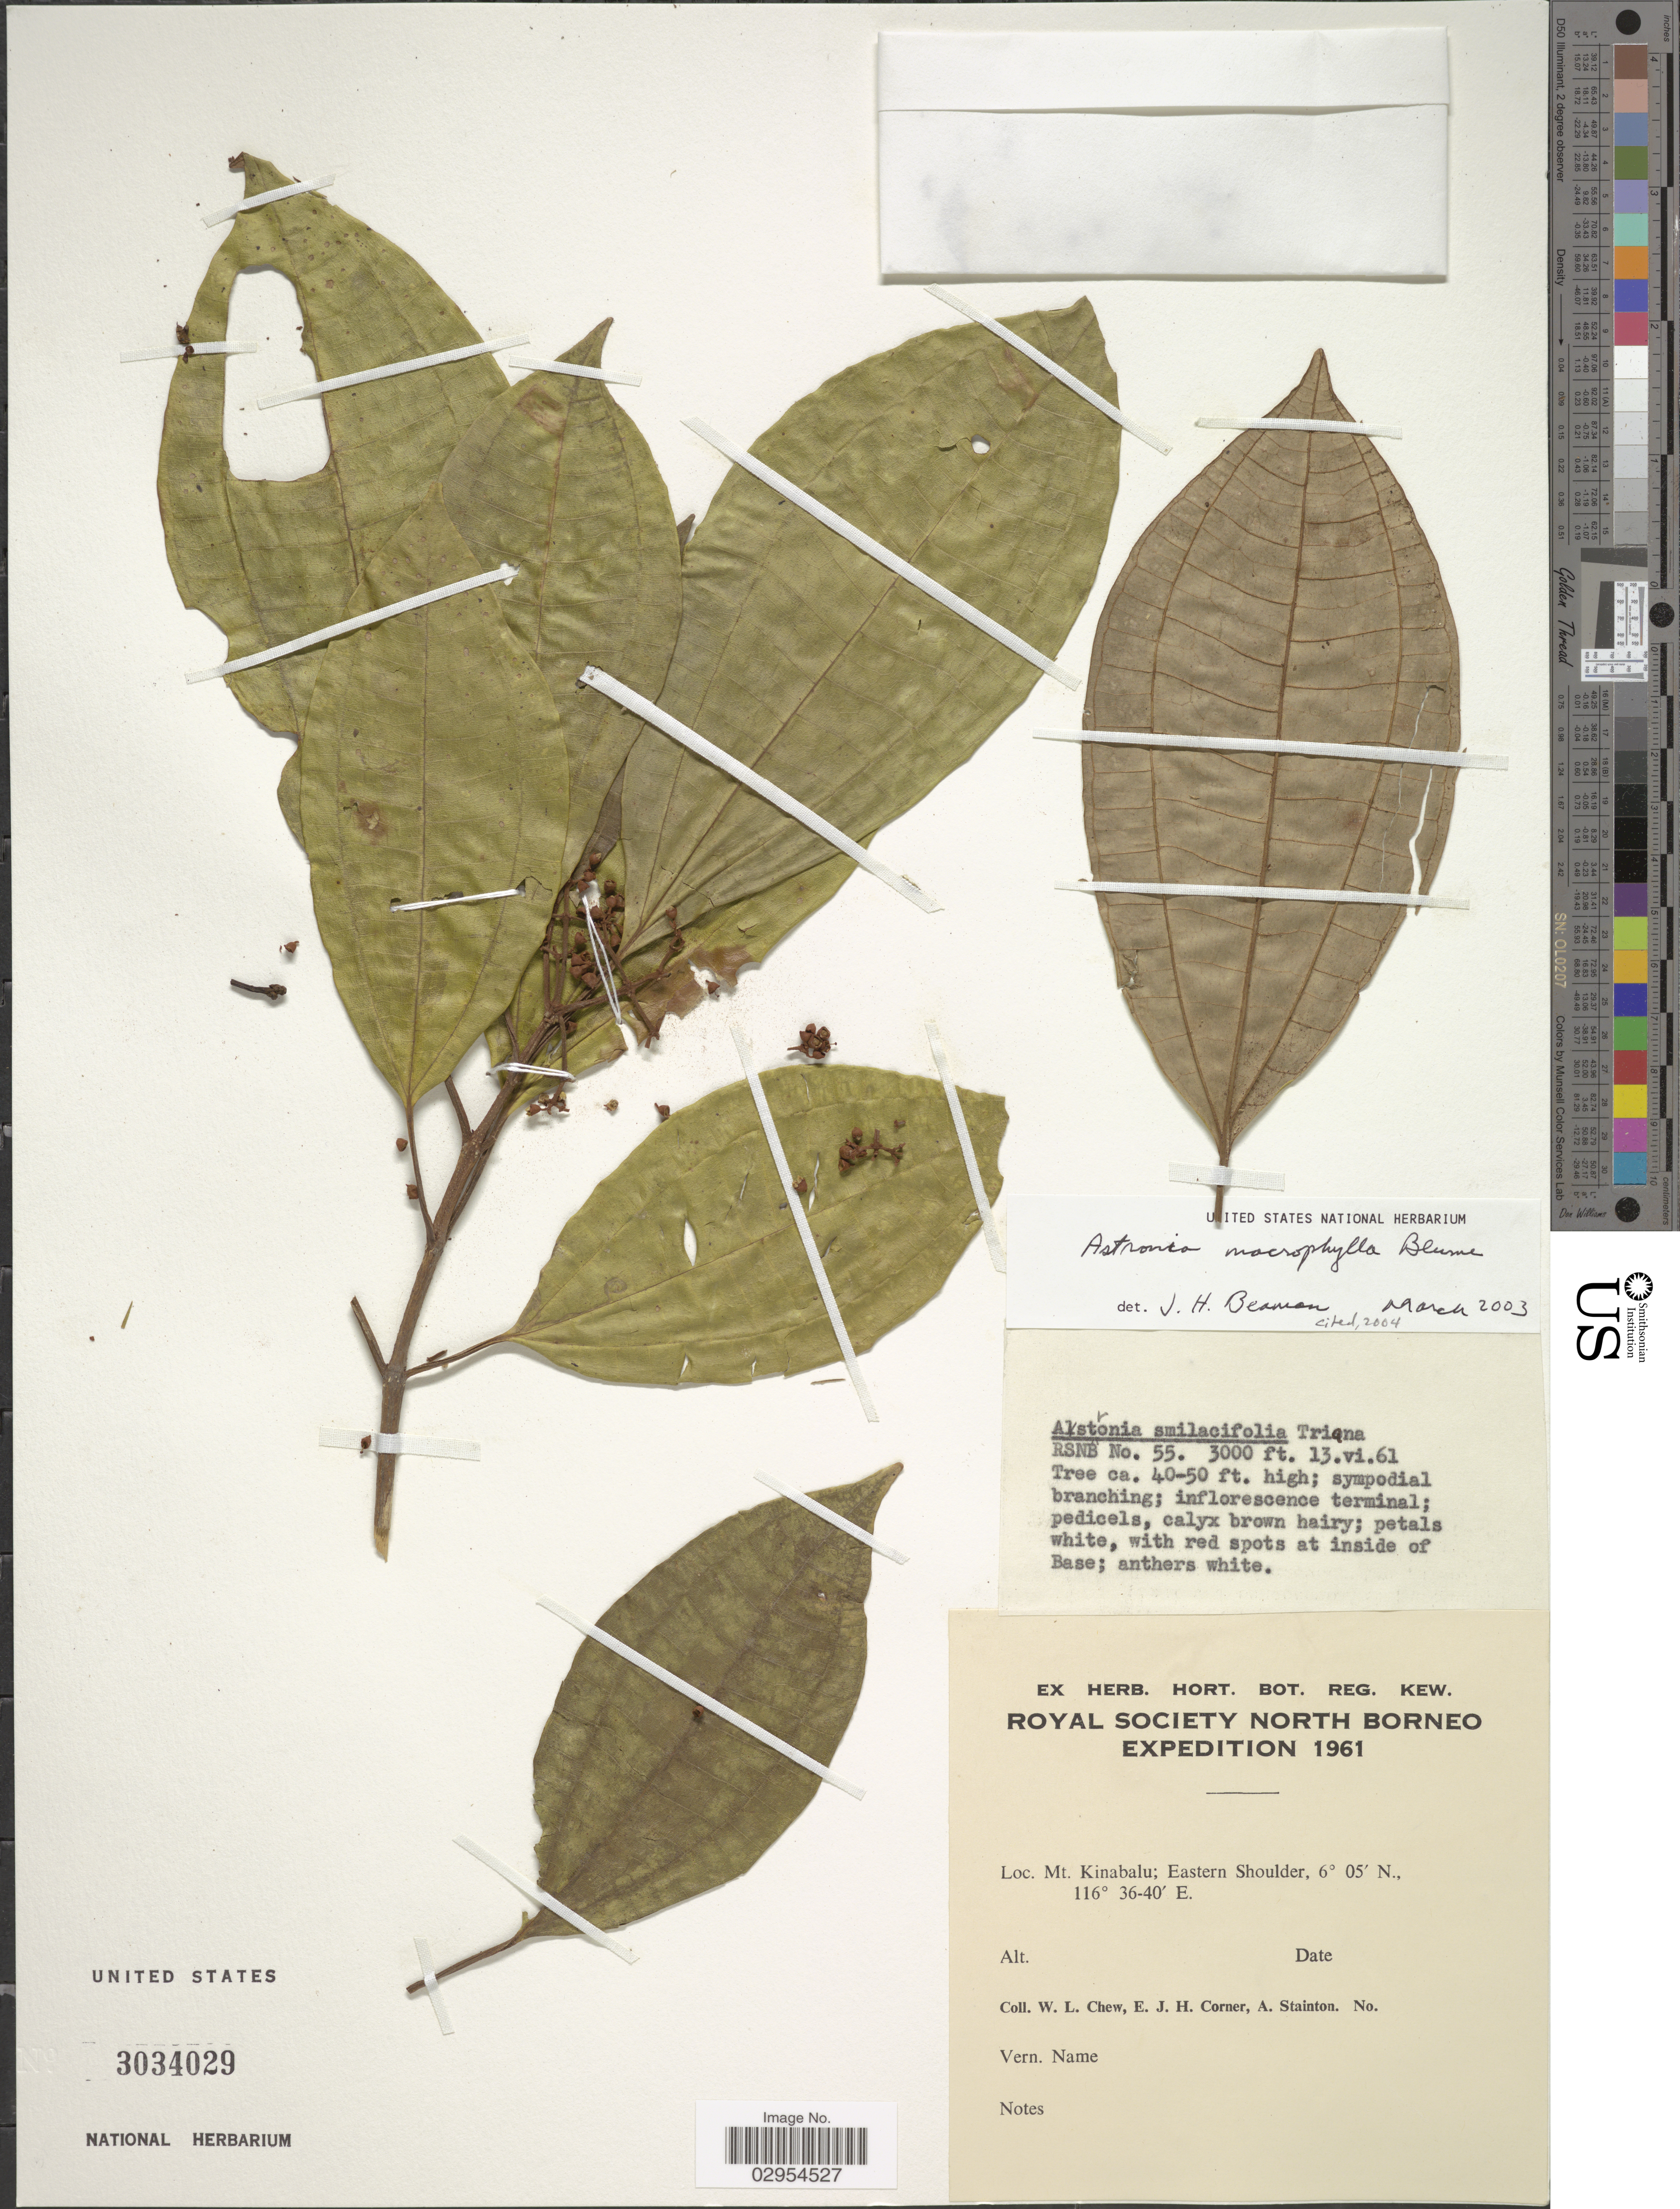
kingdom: Plantae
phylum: Tracheophyta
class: Magnoliopsida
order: Myrtales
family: Melastomataceae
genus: Astronia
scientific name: Astronia macrophylla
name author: Blume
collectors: W. Chew, E. Corner & A. Stainton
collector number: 55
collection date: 1961-06-13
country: Malaysia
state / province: Sabah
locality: North Borneo. Mt. Kinabalu; Eastern Shoulder.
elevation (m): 914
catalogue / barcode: US 3034029